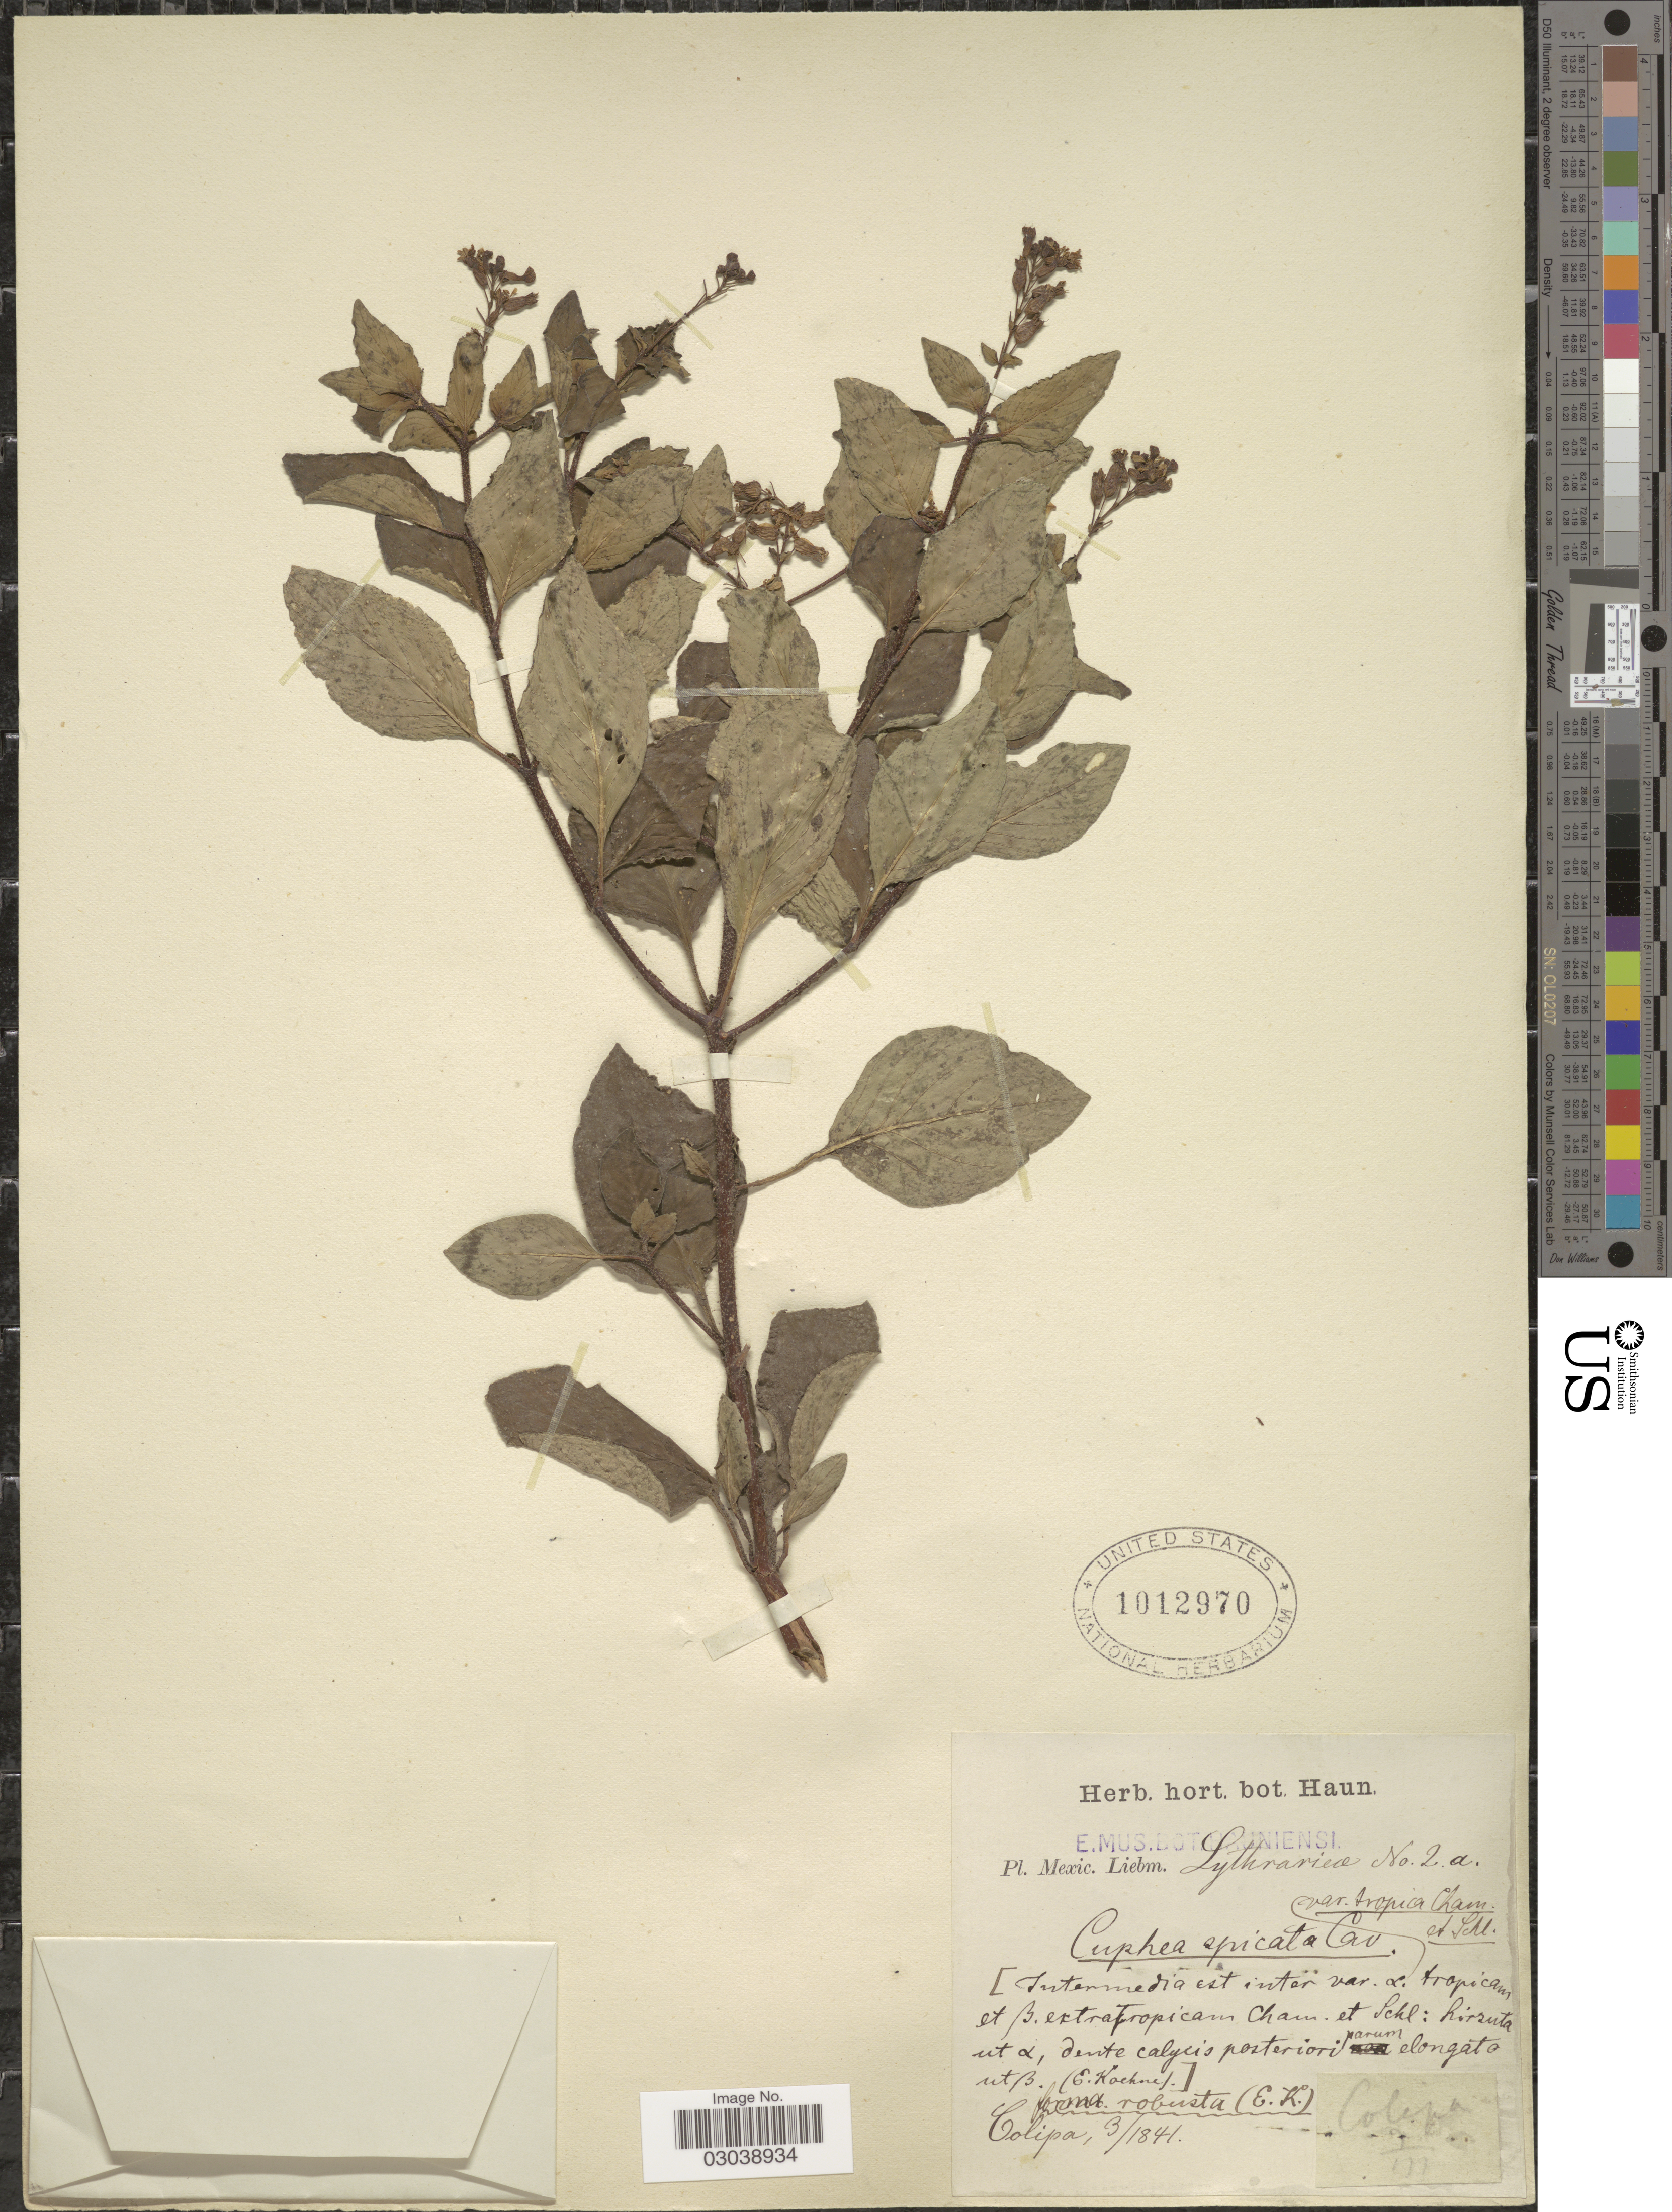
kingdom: Plantae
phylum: Tracheophyta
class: Magnoliopsida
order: Myrtales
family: Lythraceae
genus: Cuphea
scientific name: Cuphea racemosa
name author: (L. f.) Spreng.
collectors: Liebmann, --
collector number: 2 a.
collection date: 1841-03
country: Mexico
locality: Colipa.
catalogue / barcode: US 1012970